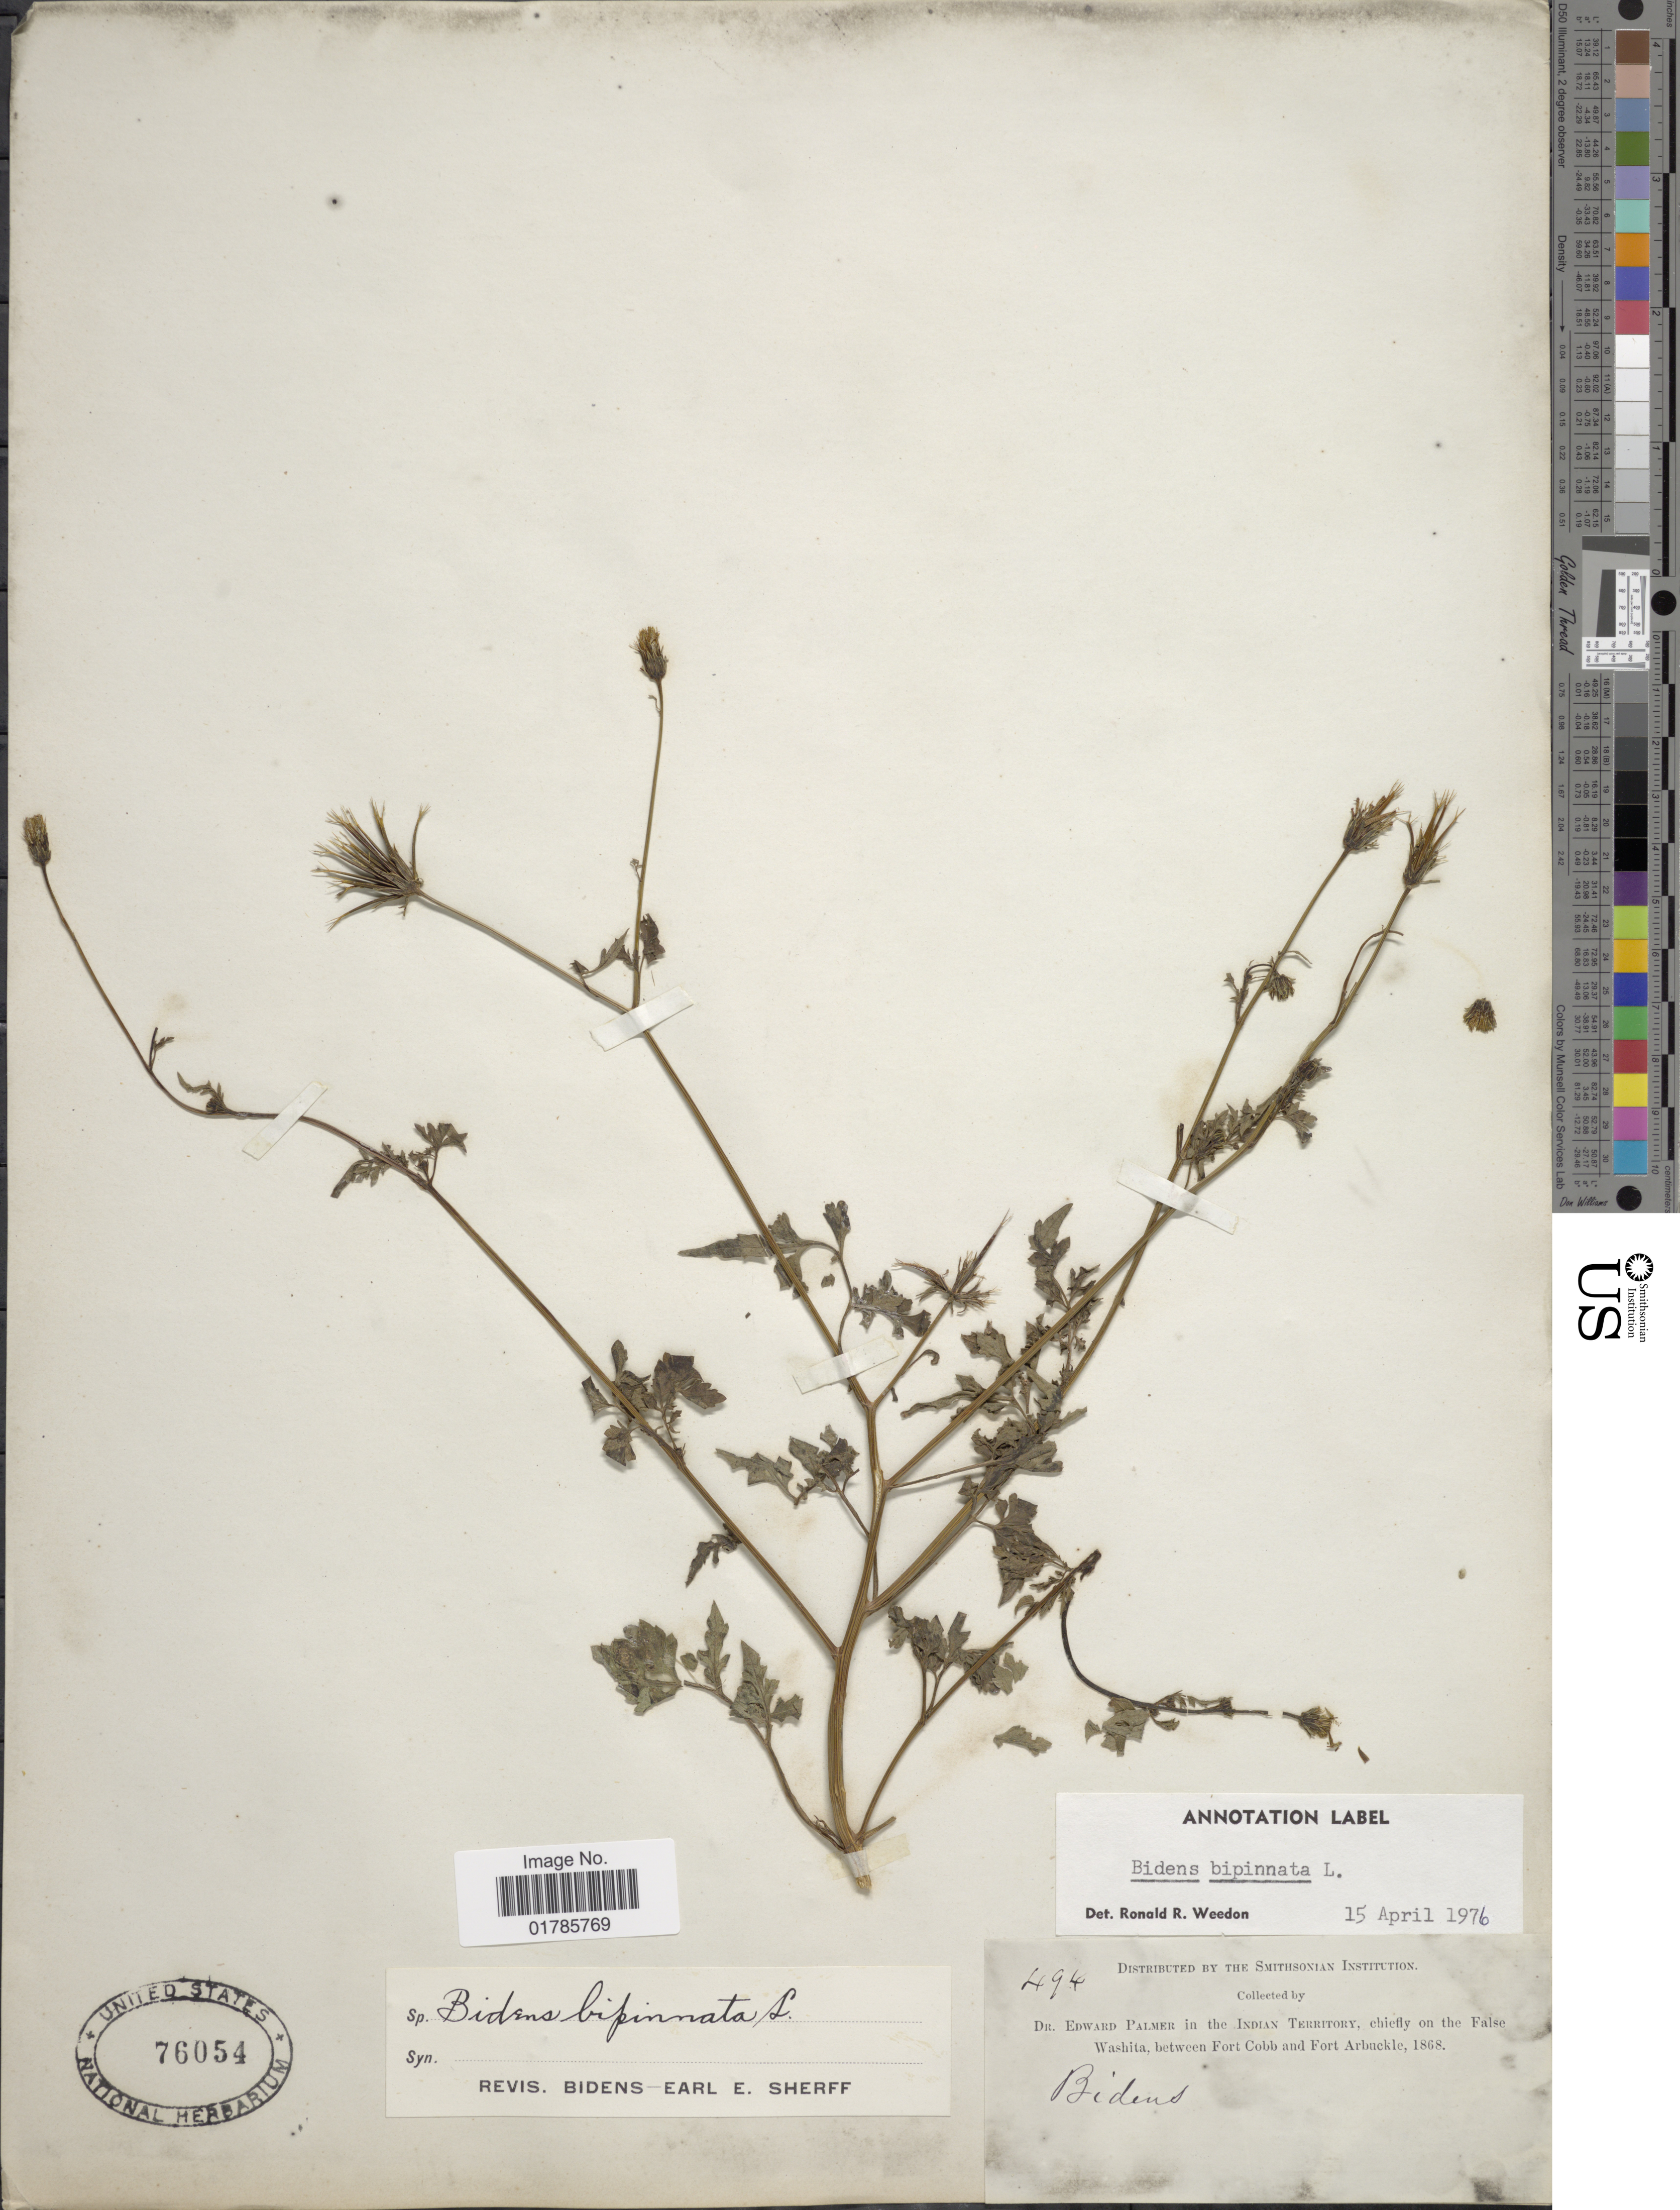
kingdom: Plantae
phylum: Tracheophyta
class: Magnoliopsida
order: Asterales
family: Asteraceae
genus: Bidens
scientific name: Bidens bipinnata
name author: L.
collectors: E. Palmer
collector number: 494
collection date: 1868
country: United States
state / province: Oklahoma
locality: In the Indian Territory, chiefly on the False Washita, between Fort Cobb and Fort Arbuckle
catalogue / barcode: US 76054